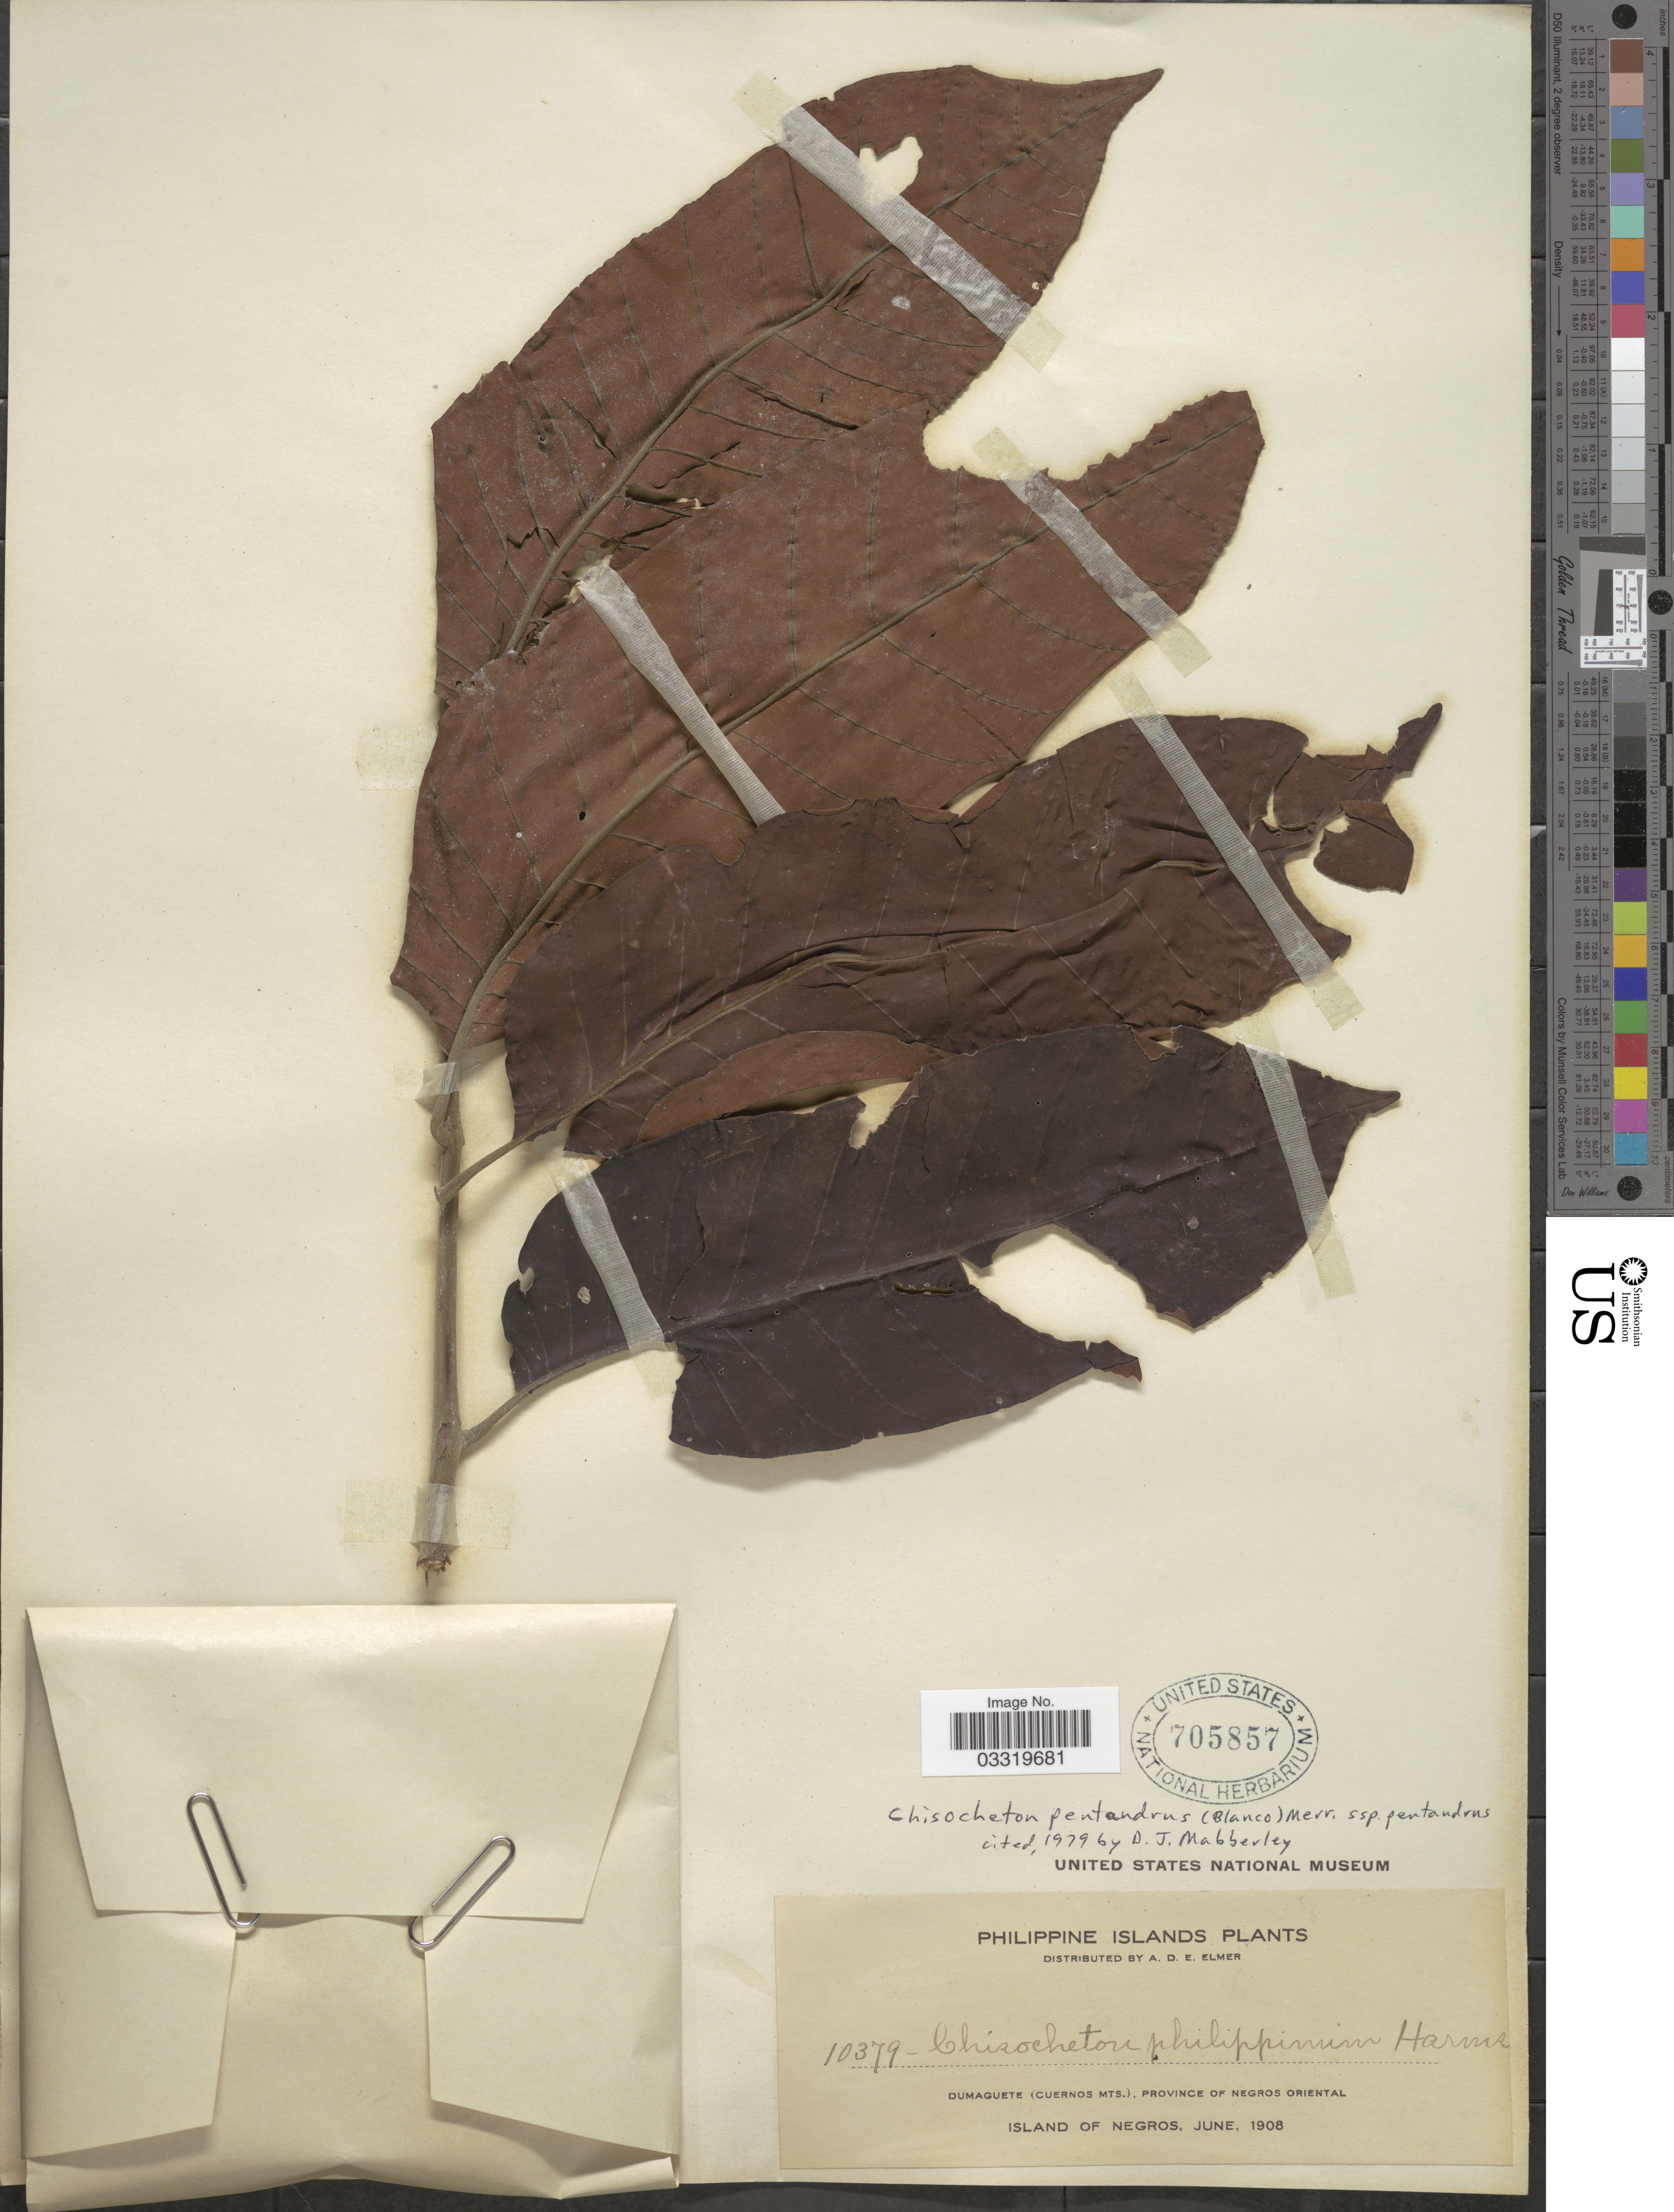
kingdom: Plantae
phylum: Tracheophyta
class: Magnoliopsida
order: Sapindales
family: Meliaceae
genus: Chisocheton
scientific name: Chisocheton pentandrus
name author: (Blanco) Merr.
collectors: A. D. E. Elmer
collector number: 10379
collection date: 1908-06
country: Philippines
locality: Philippine Islands. Dumaguete (Cuernos Mts.), Province of Negros Oriental. Island of Negros.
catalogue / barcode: US 705857